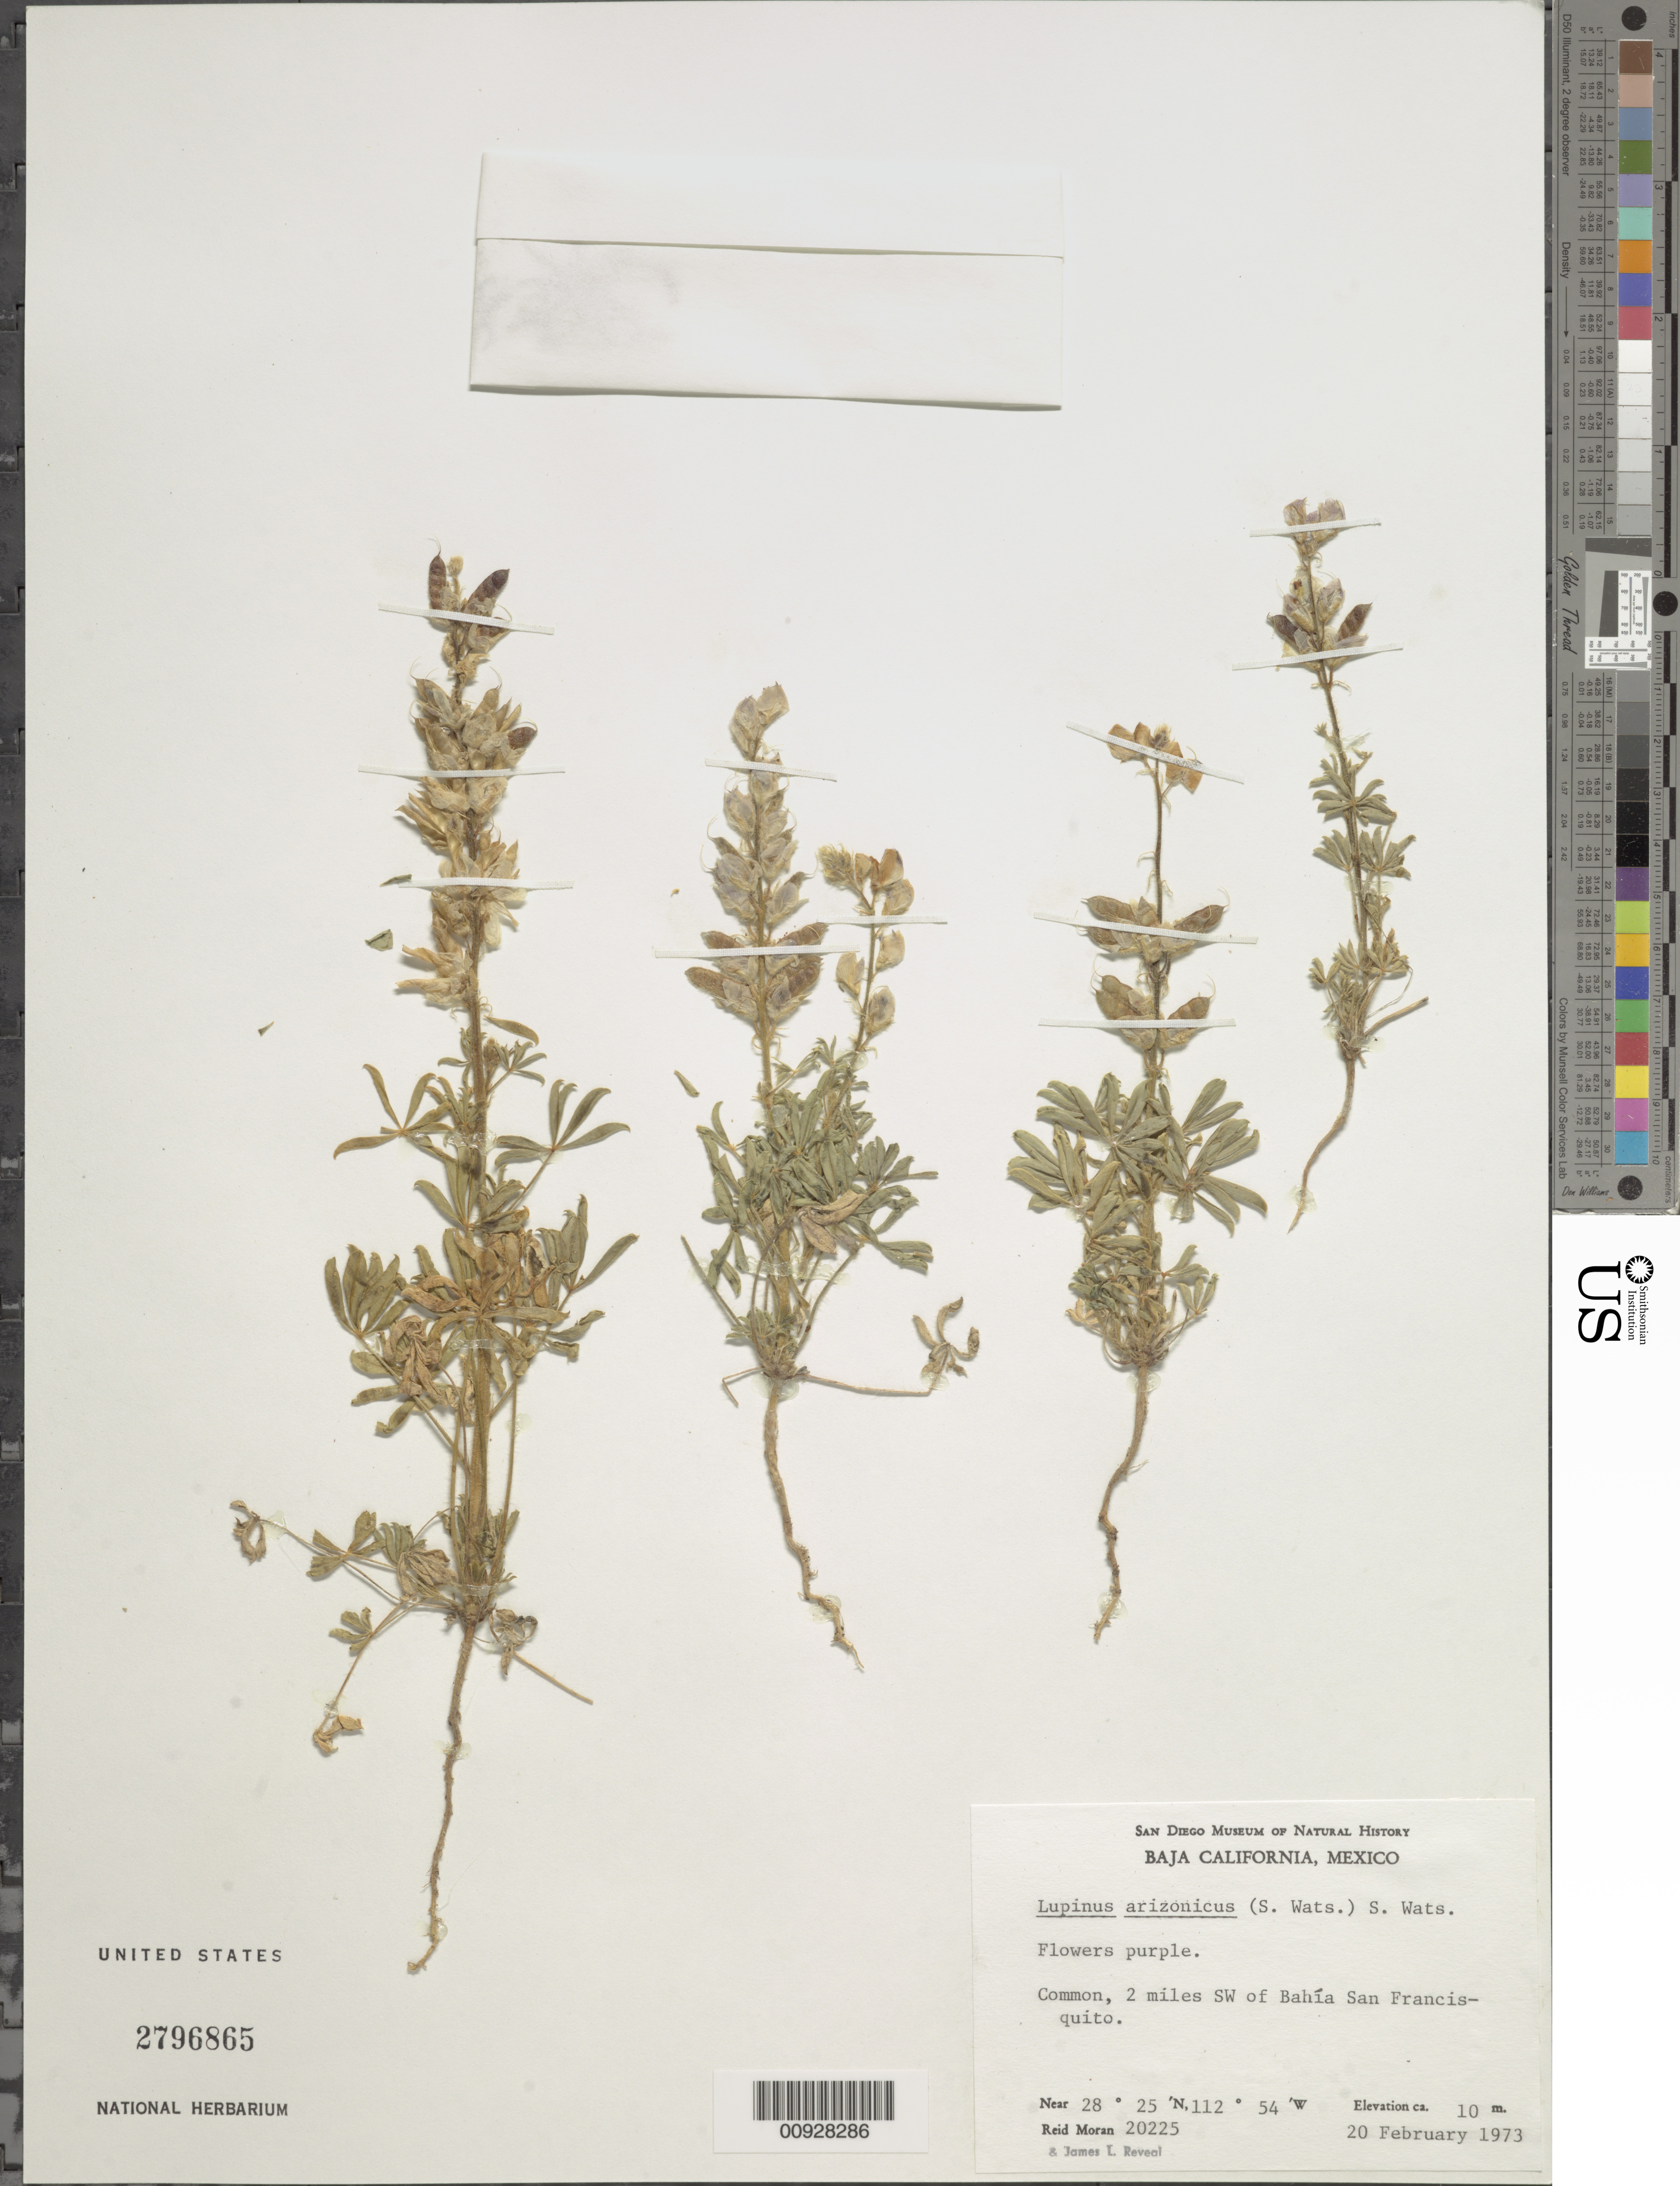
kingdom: Plantae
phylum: Tracheophyta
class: Magnoliopsida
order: Fabales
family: Fabaceae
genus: Lupinus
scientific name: Lupinus arizonicus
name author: (S. Watson) S. Watson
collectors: R. V. Moran & J. L. Reveal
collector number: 20225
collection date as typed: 20 Feb 1973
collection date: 1973-02-20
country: Mexico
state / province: Baja California Norte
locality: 2 miles SW of Bahía San Francisquito. Baja California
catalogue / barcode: US 2796865